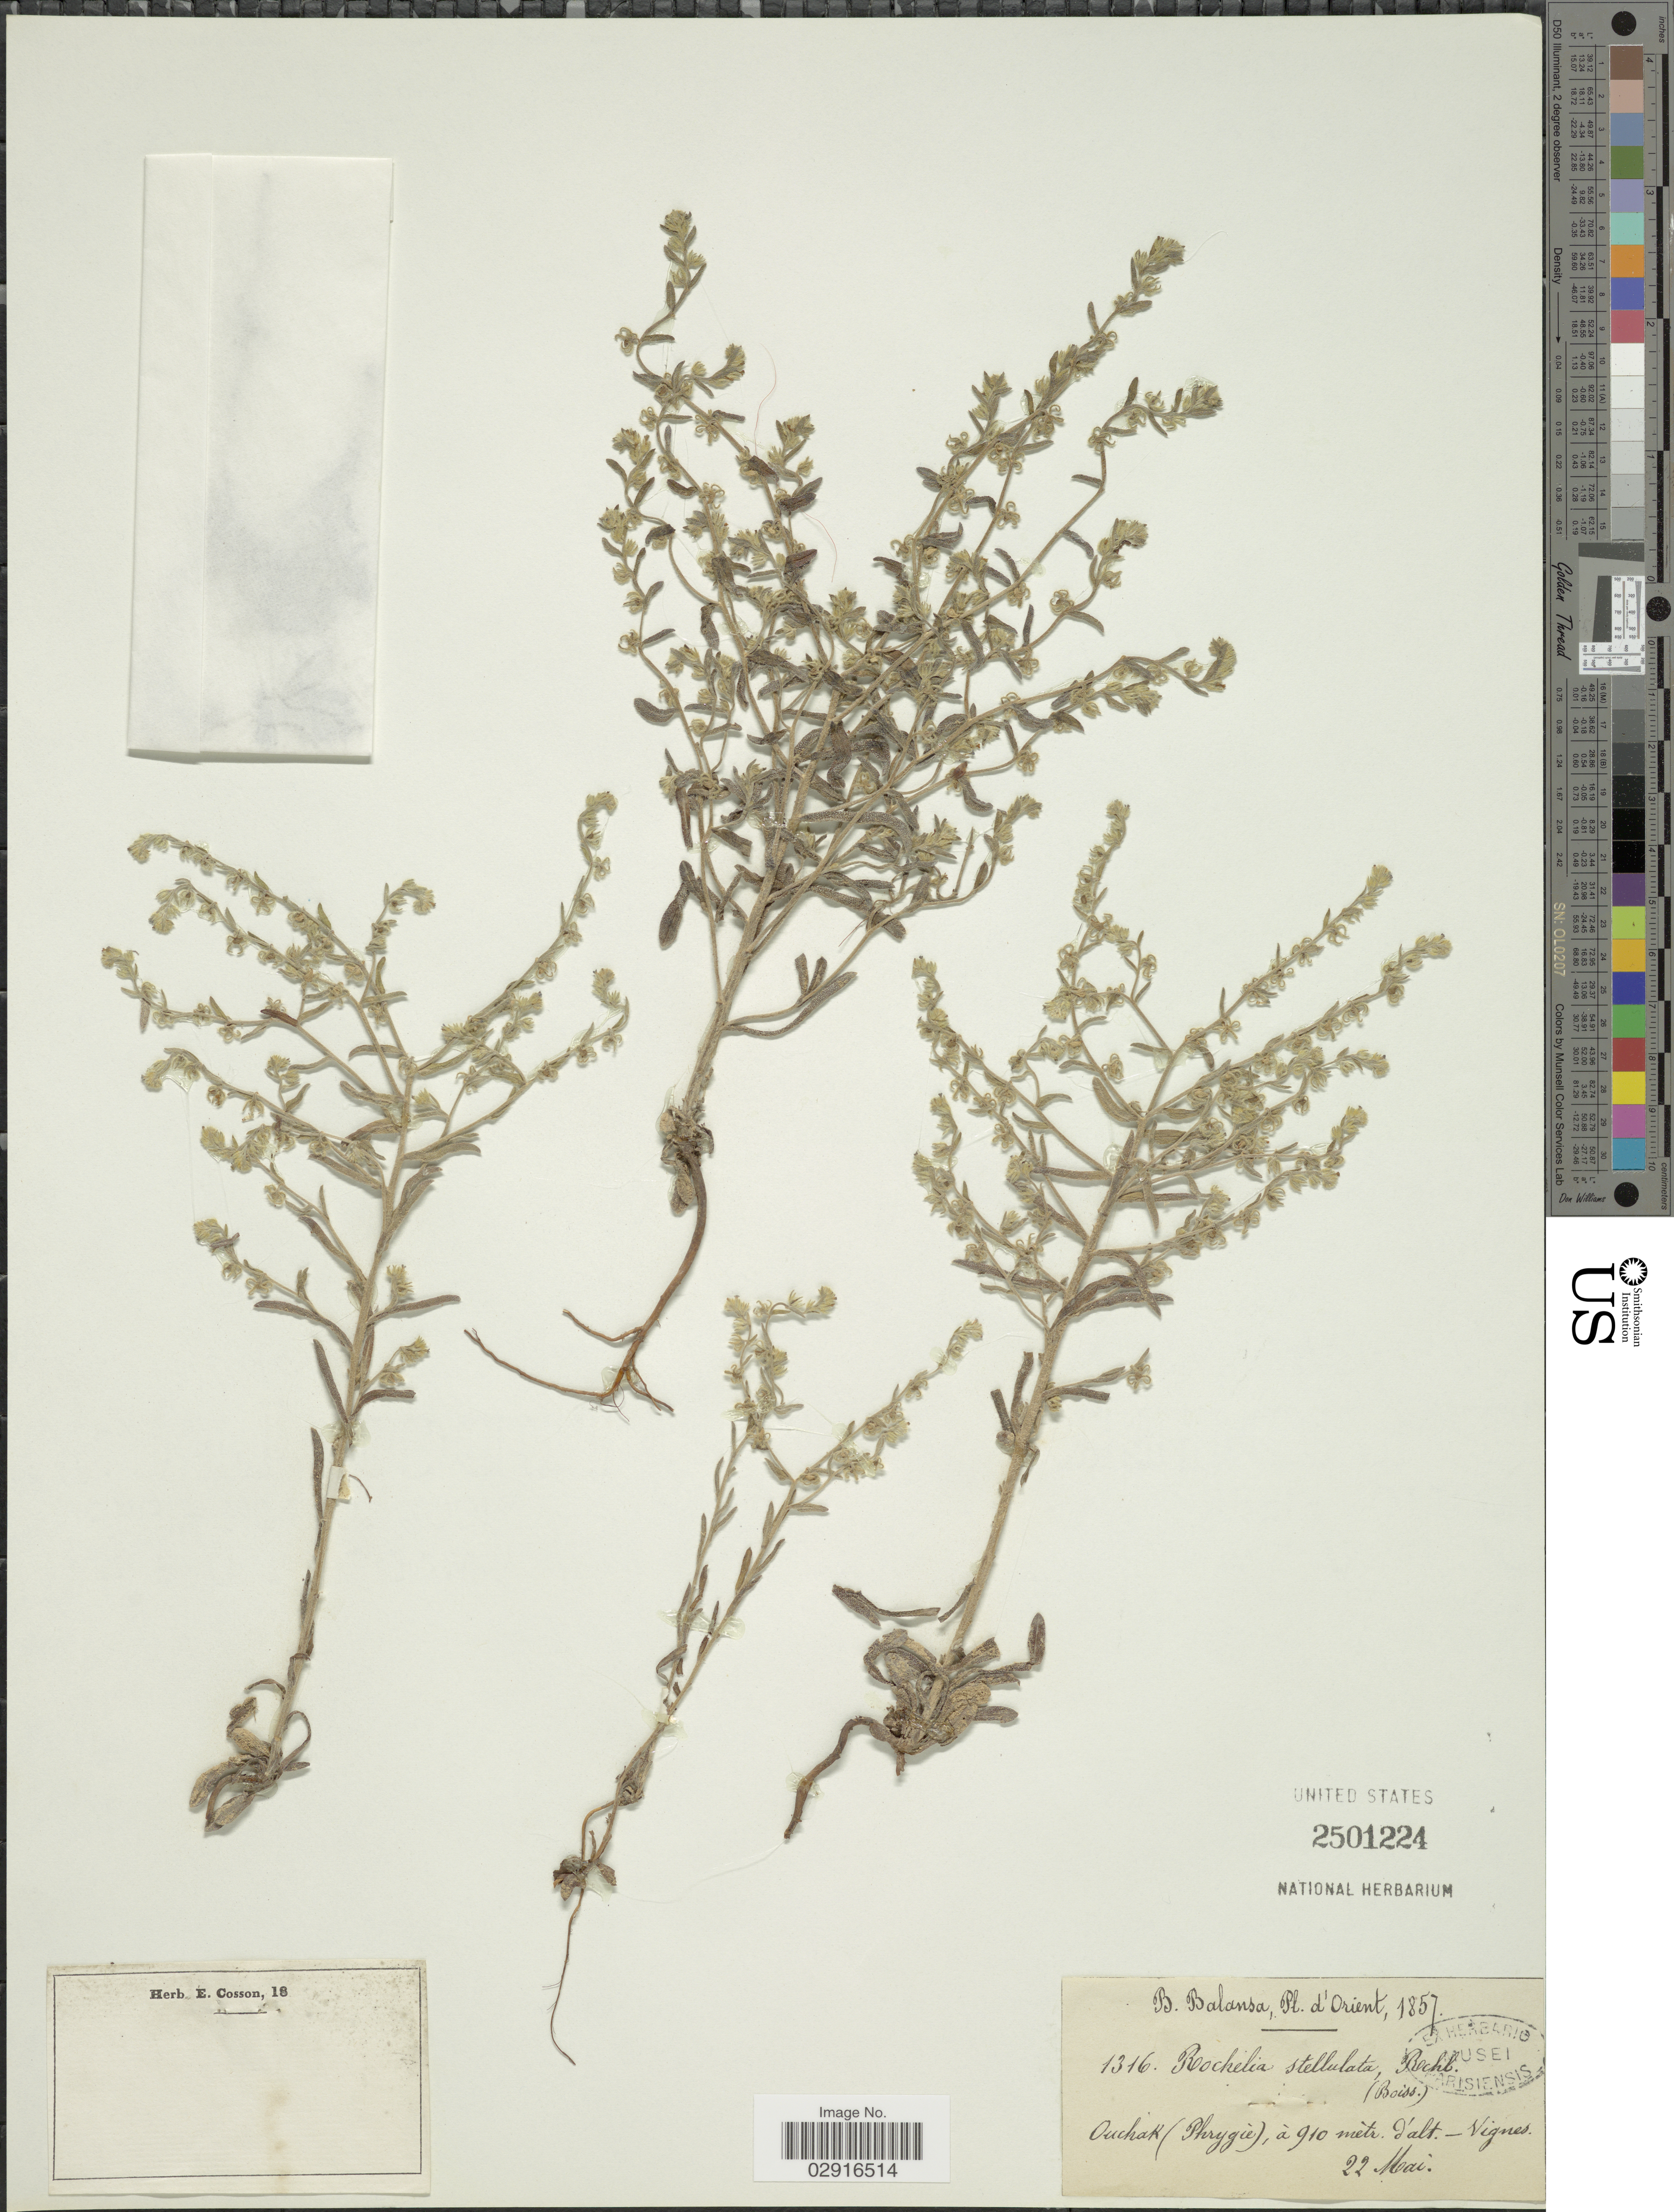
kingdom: Plantae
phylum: Tracheophyta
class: Magnoliopsida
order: Boraginales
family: Boraginaceae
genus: Rochelia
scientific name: Rochelia stellulata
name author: Rchb. f.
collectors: B. Balansa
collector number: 1316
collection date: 1857-05-22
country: Turkey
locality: Orient. Ouchak (Phrygie)-Vignes.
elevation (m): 910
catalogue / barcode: US 2501224